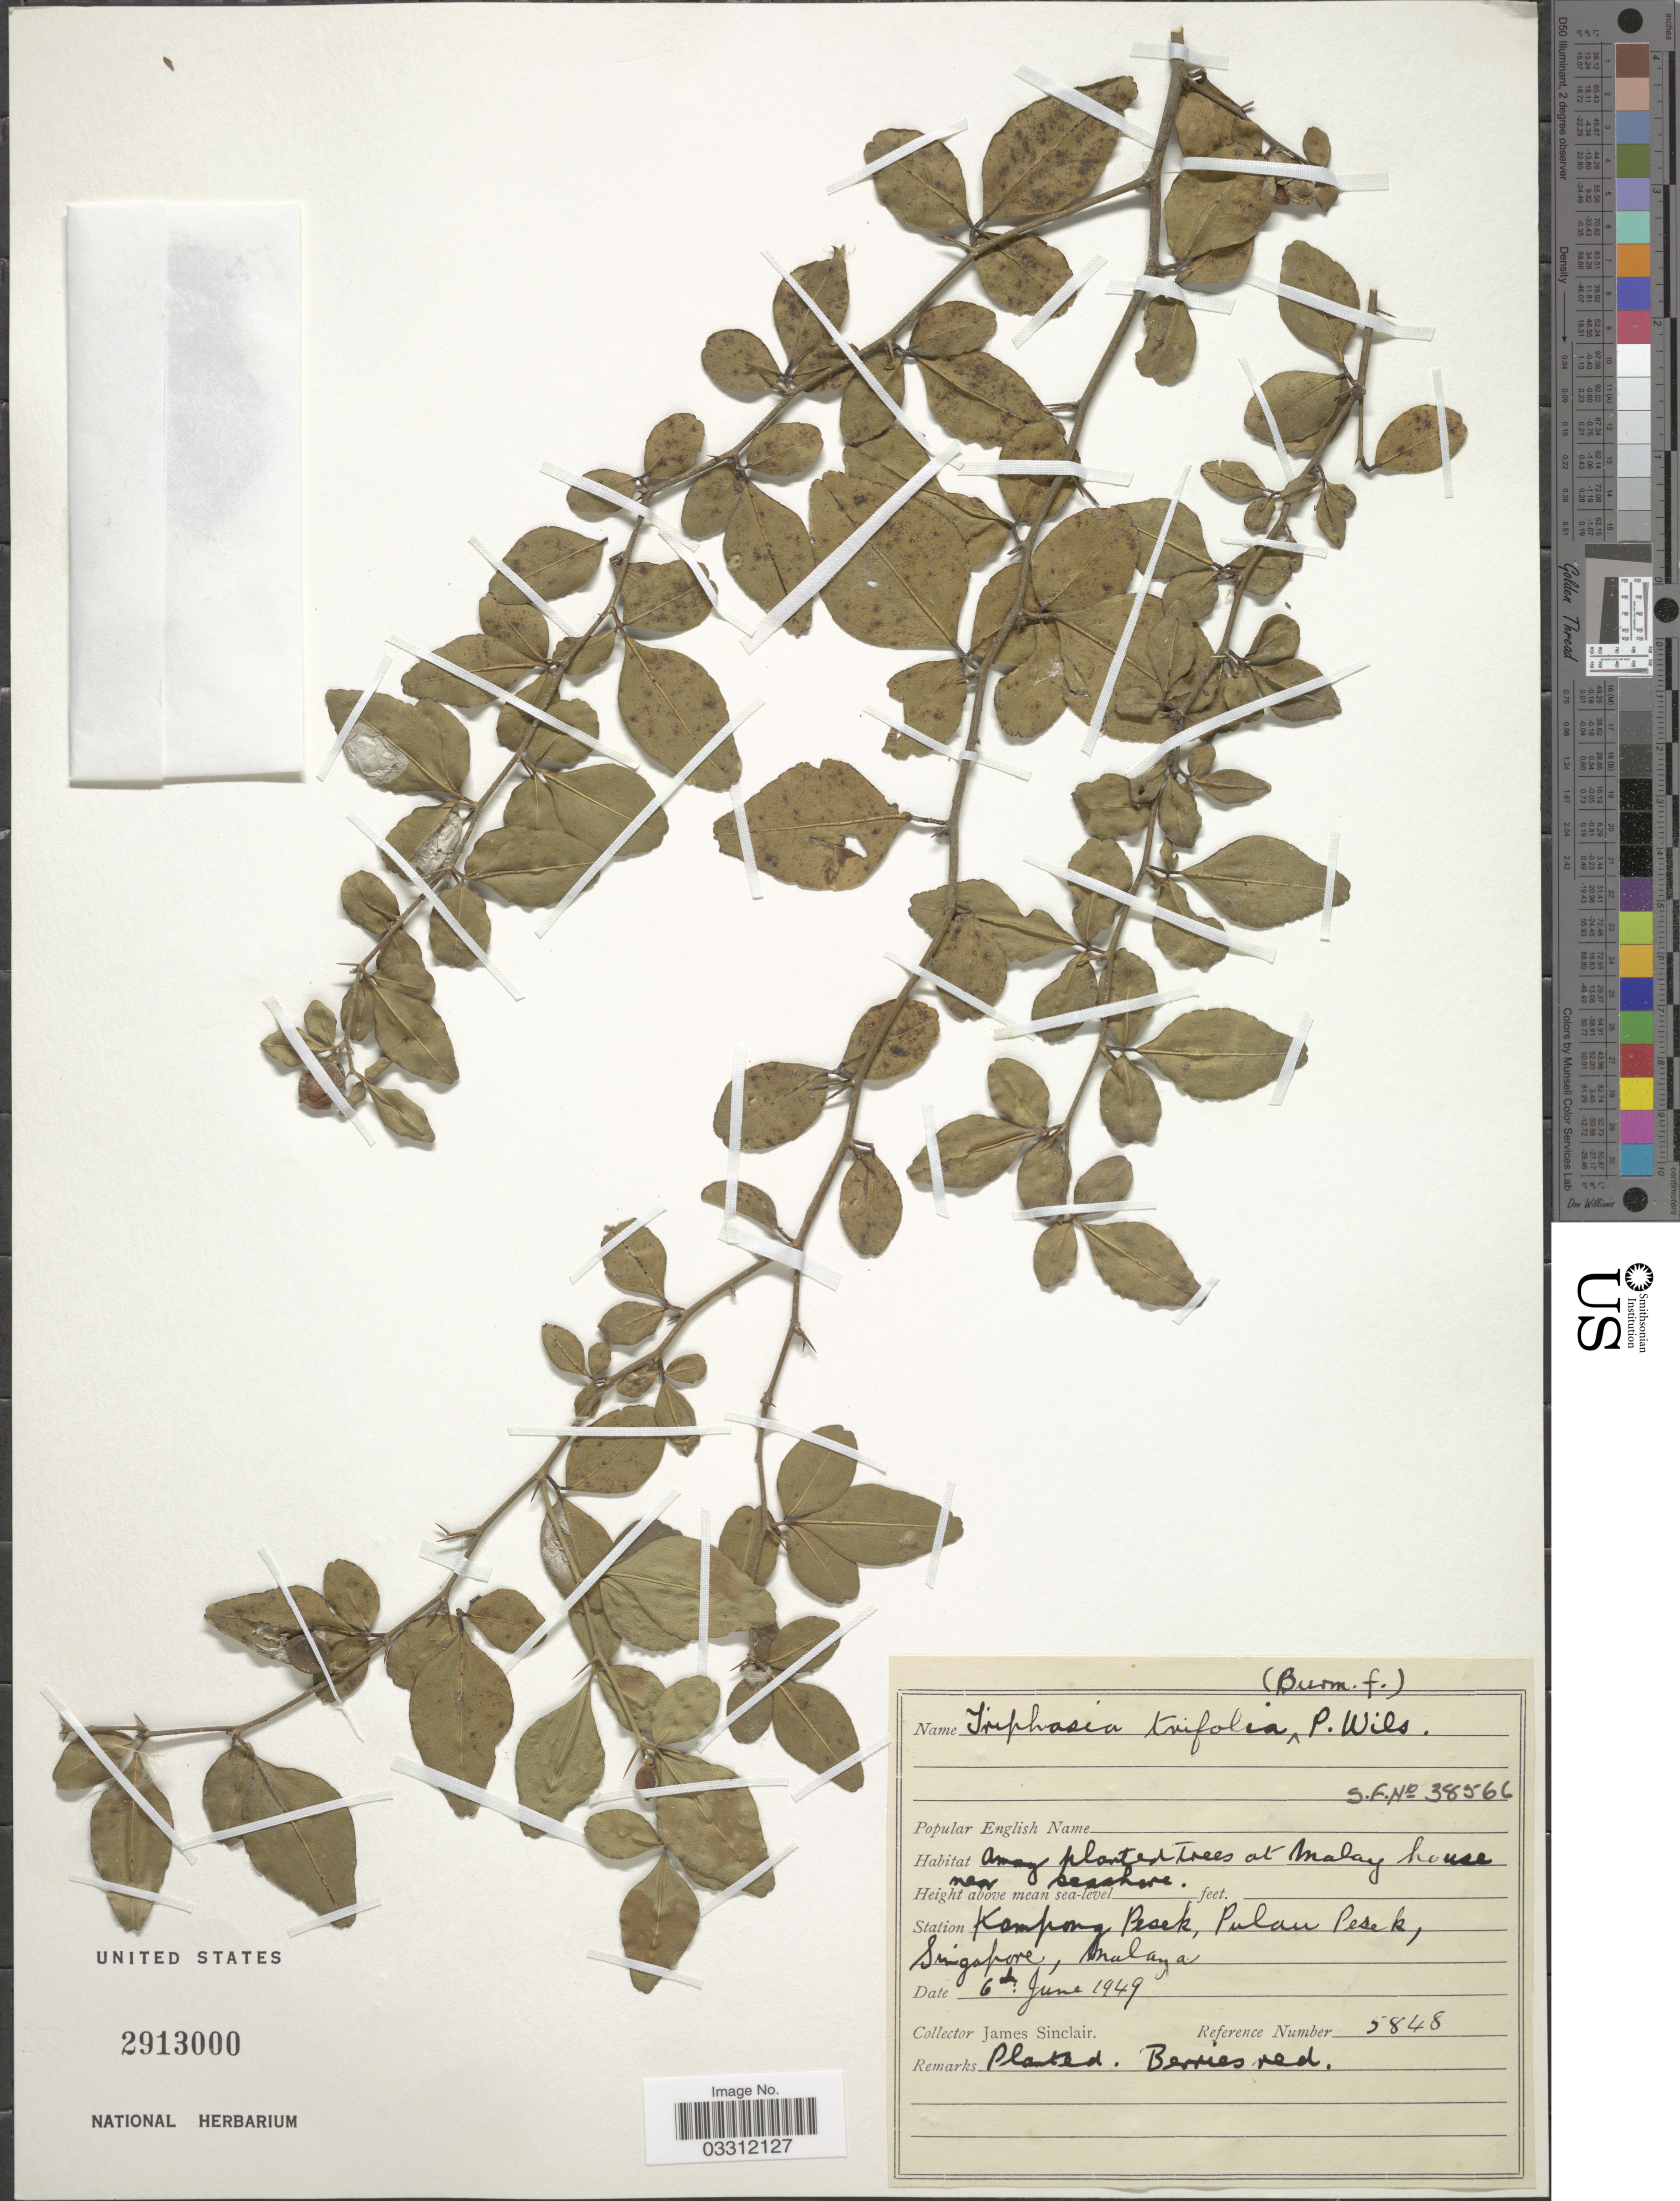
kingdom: Plantae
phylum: Tracheophyta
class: Magnoliopsida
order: Sapindales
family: Rutaceae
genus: Triphasia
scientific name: Triphasia trifoliata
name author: DC.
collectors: J. Sinclair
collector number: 5848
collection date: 1949-06-06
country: Singapore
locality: Station Kampong Pesek, Pulan Pesek, Singapore, Malaya.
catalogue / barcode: US 2913000